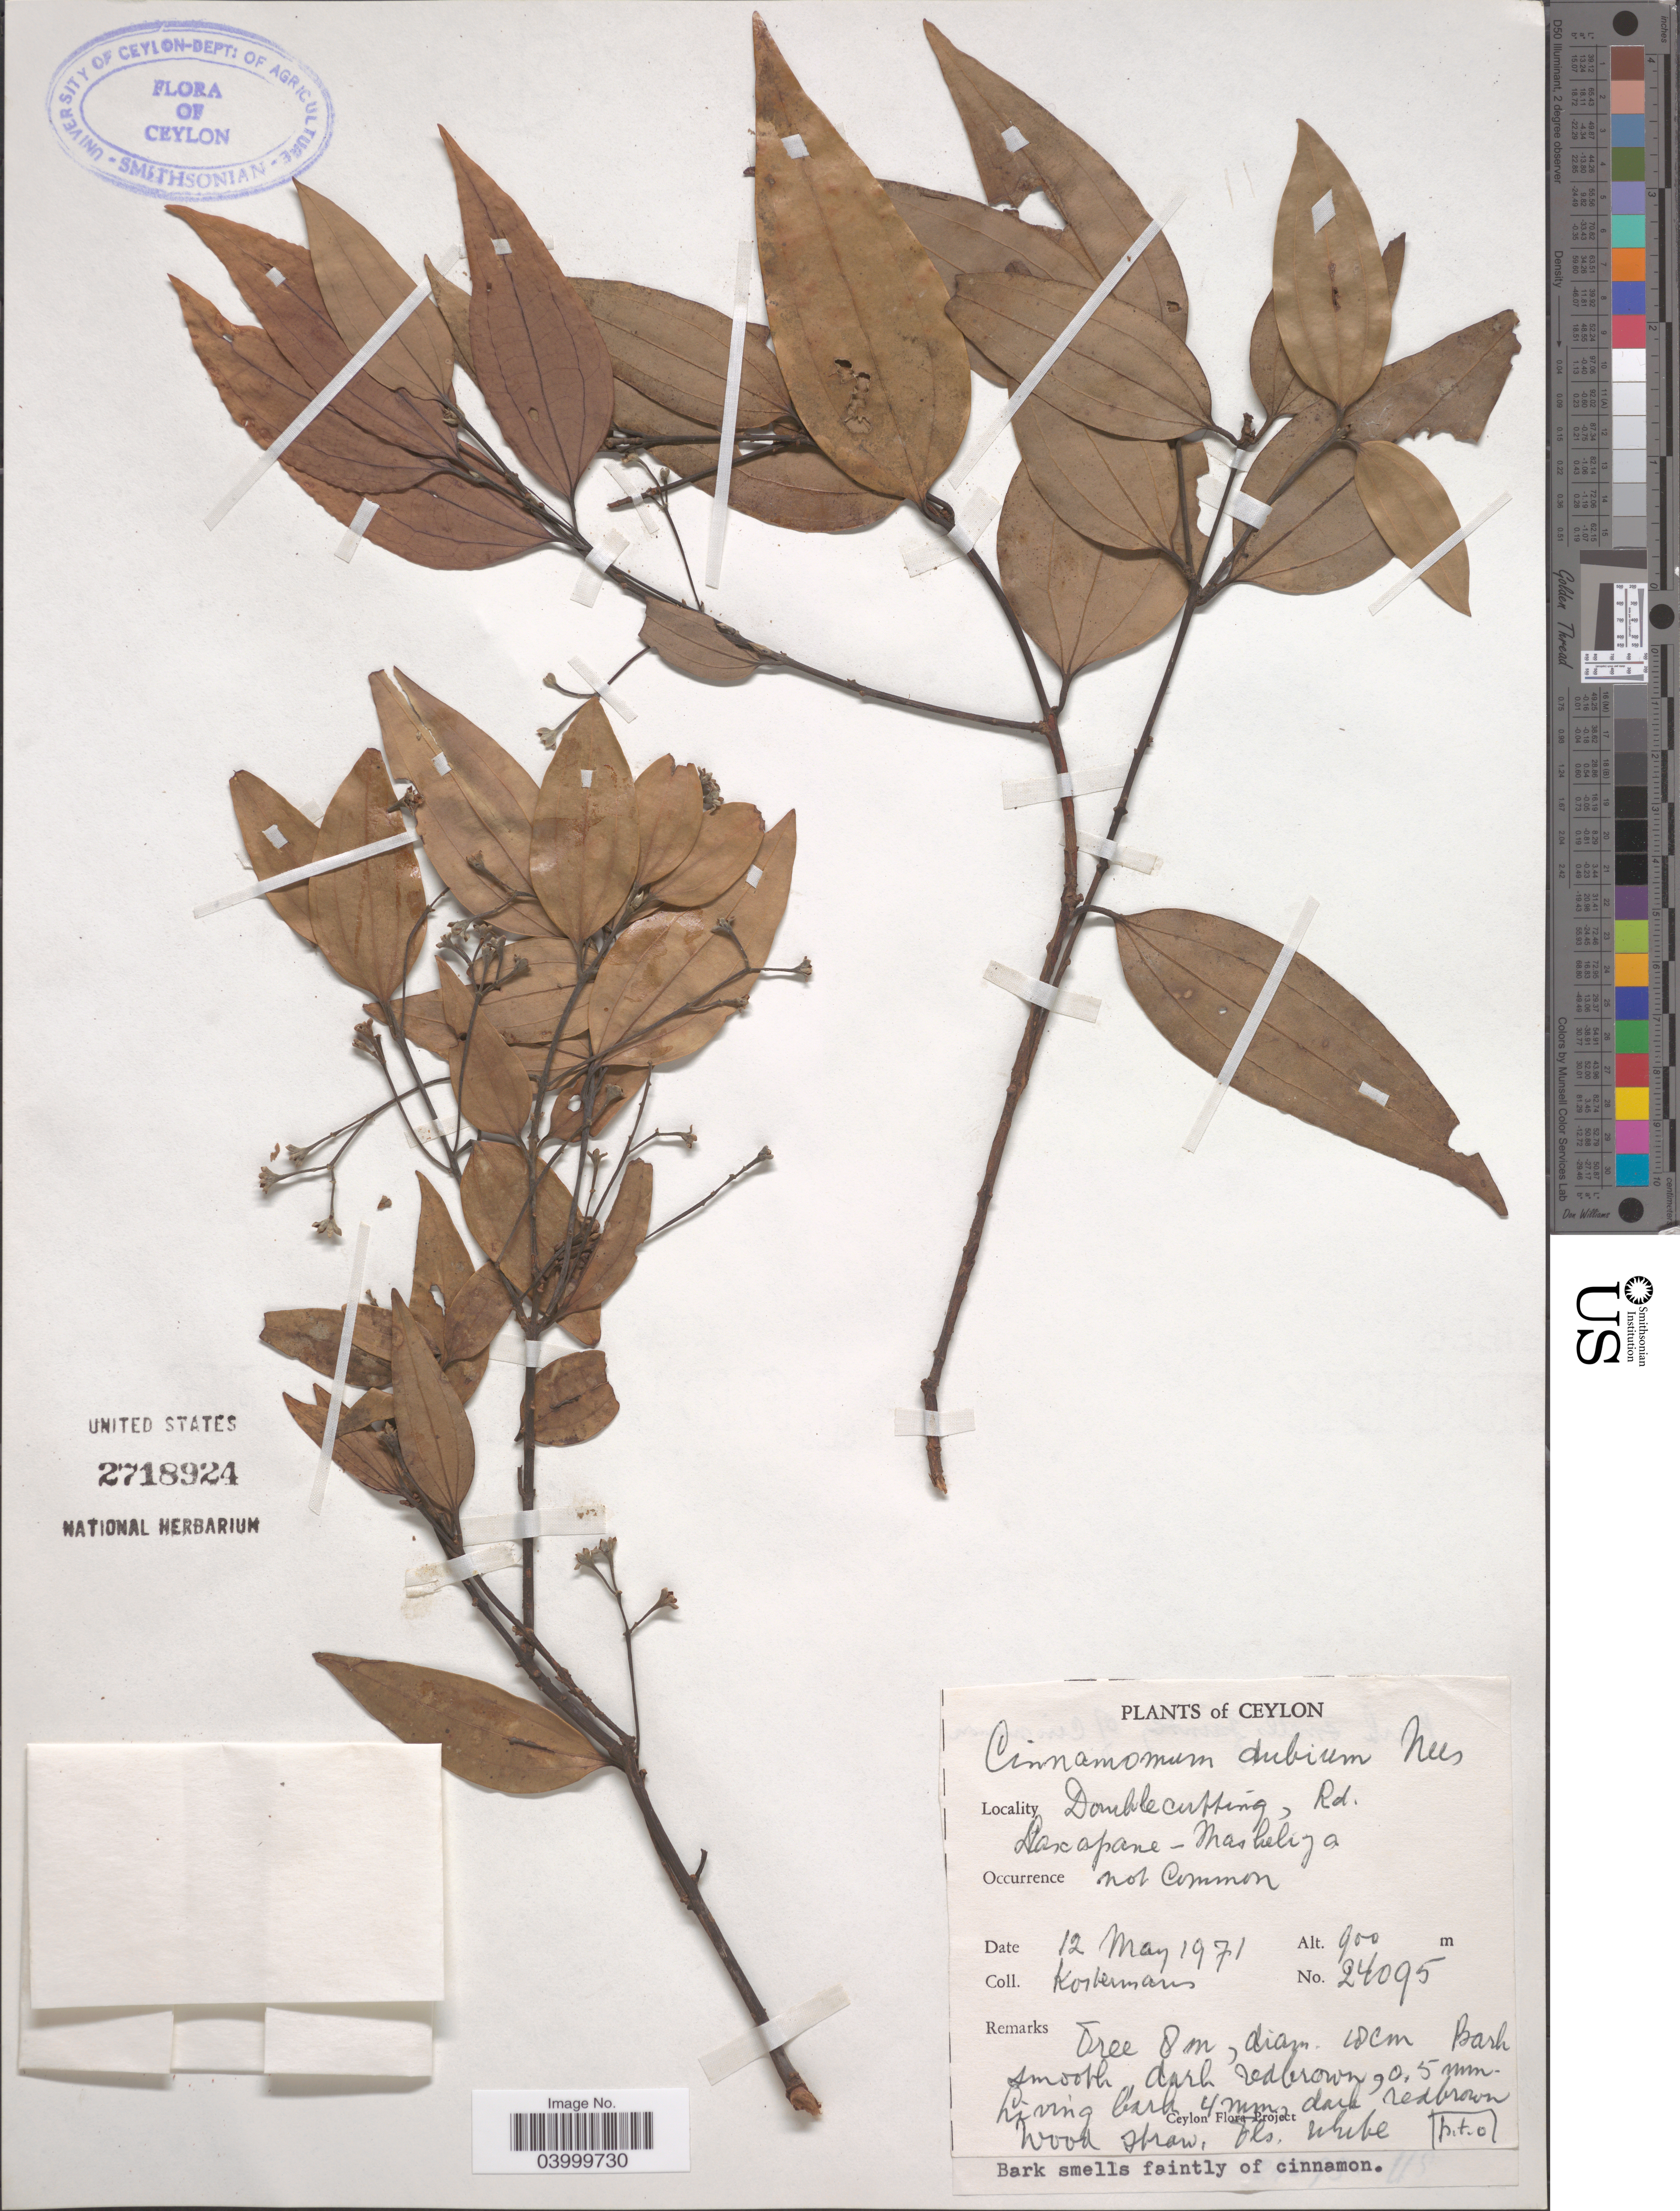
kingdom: Plantae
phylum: Tracheophyta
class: Magnoliopsida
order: Laurales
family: Lauraceae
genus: Cinnamomum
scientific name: Cinnamomum dubium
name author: Nees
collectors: Kostermans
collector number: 24095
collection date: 1971-05-12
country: Sri Lanka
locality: Ceylon. Double cutting, Rd. Lascapane - Maskeliya.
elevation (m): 900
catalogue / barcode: US 2718924